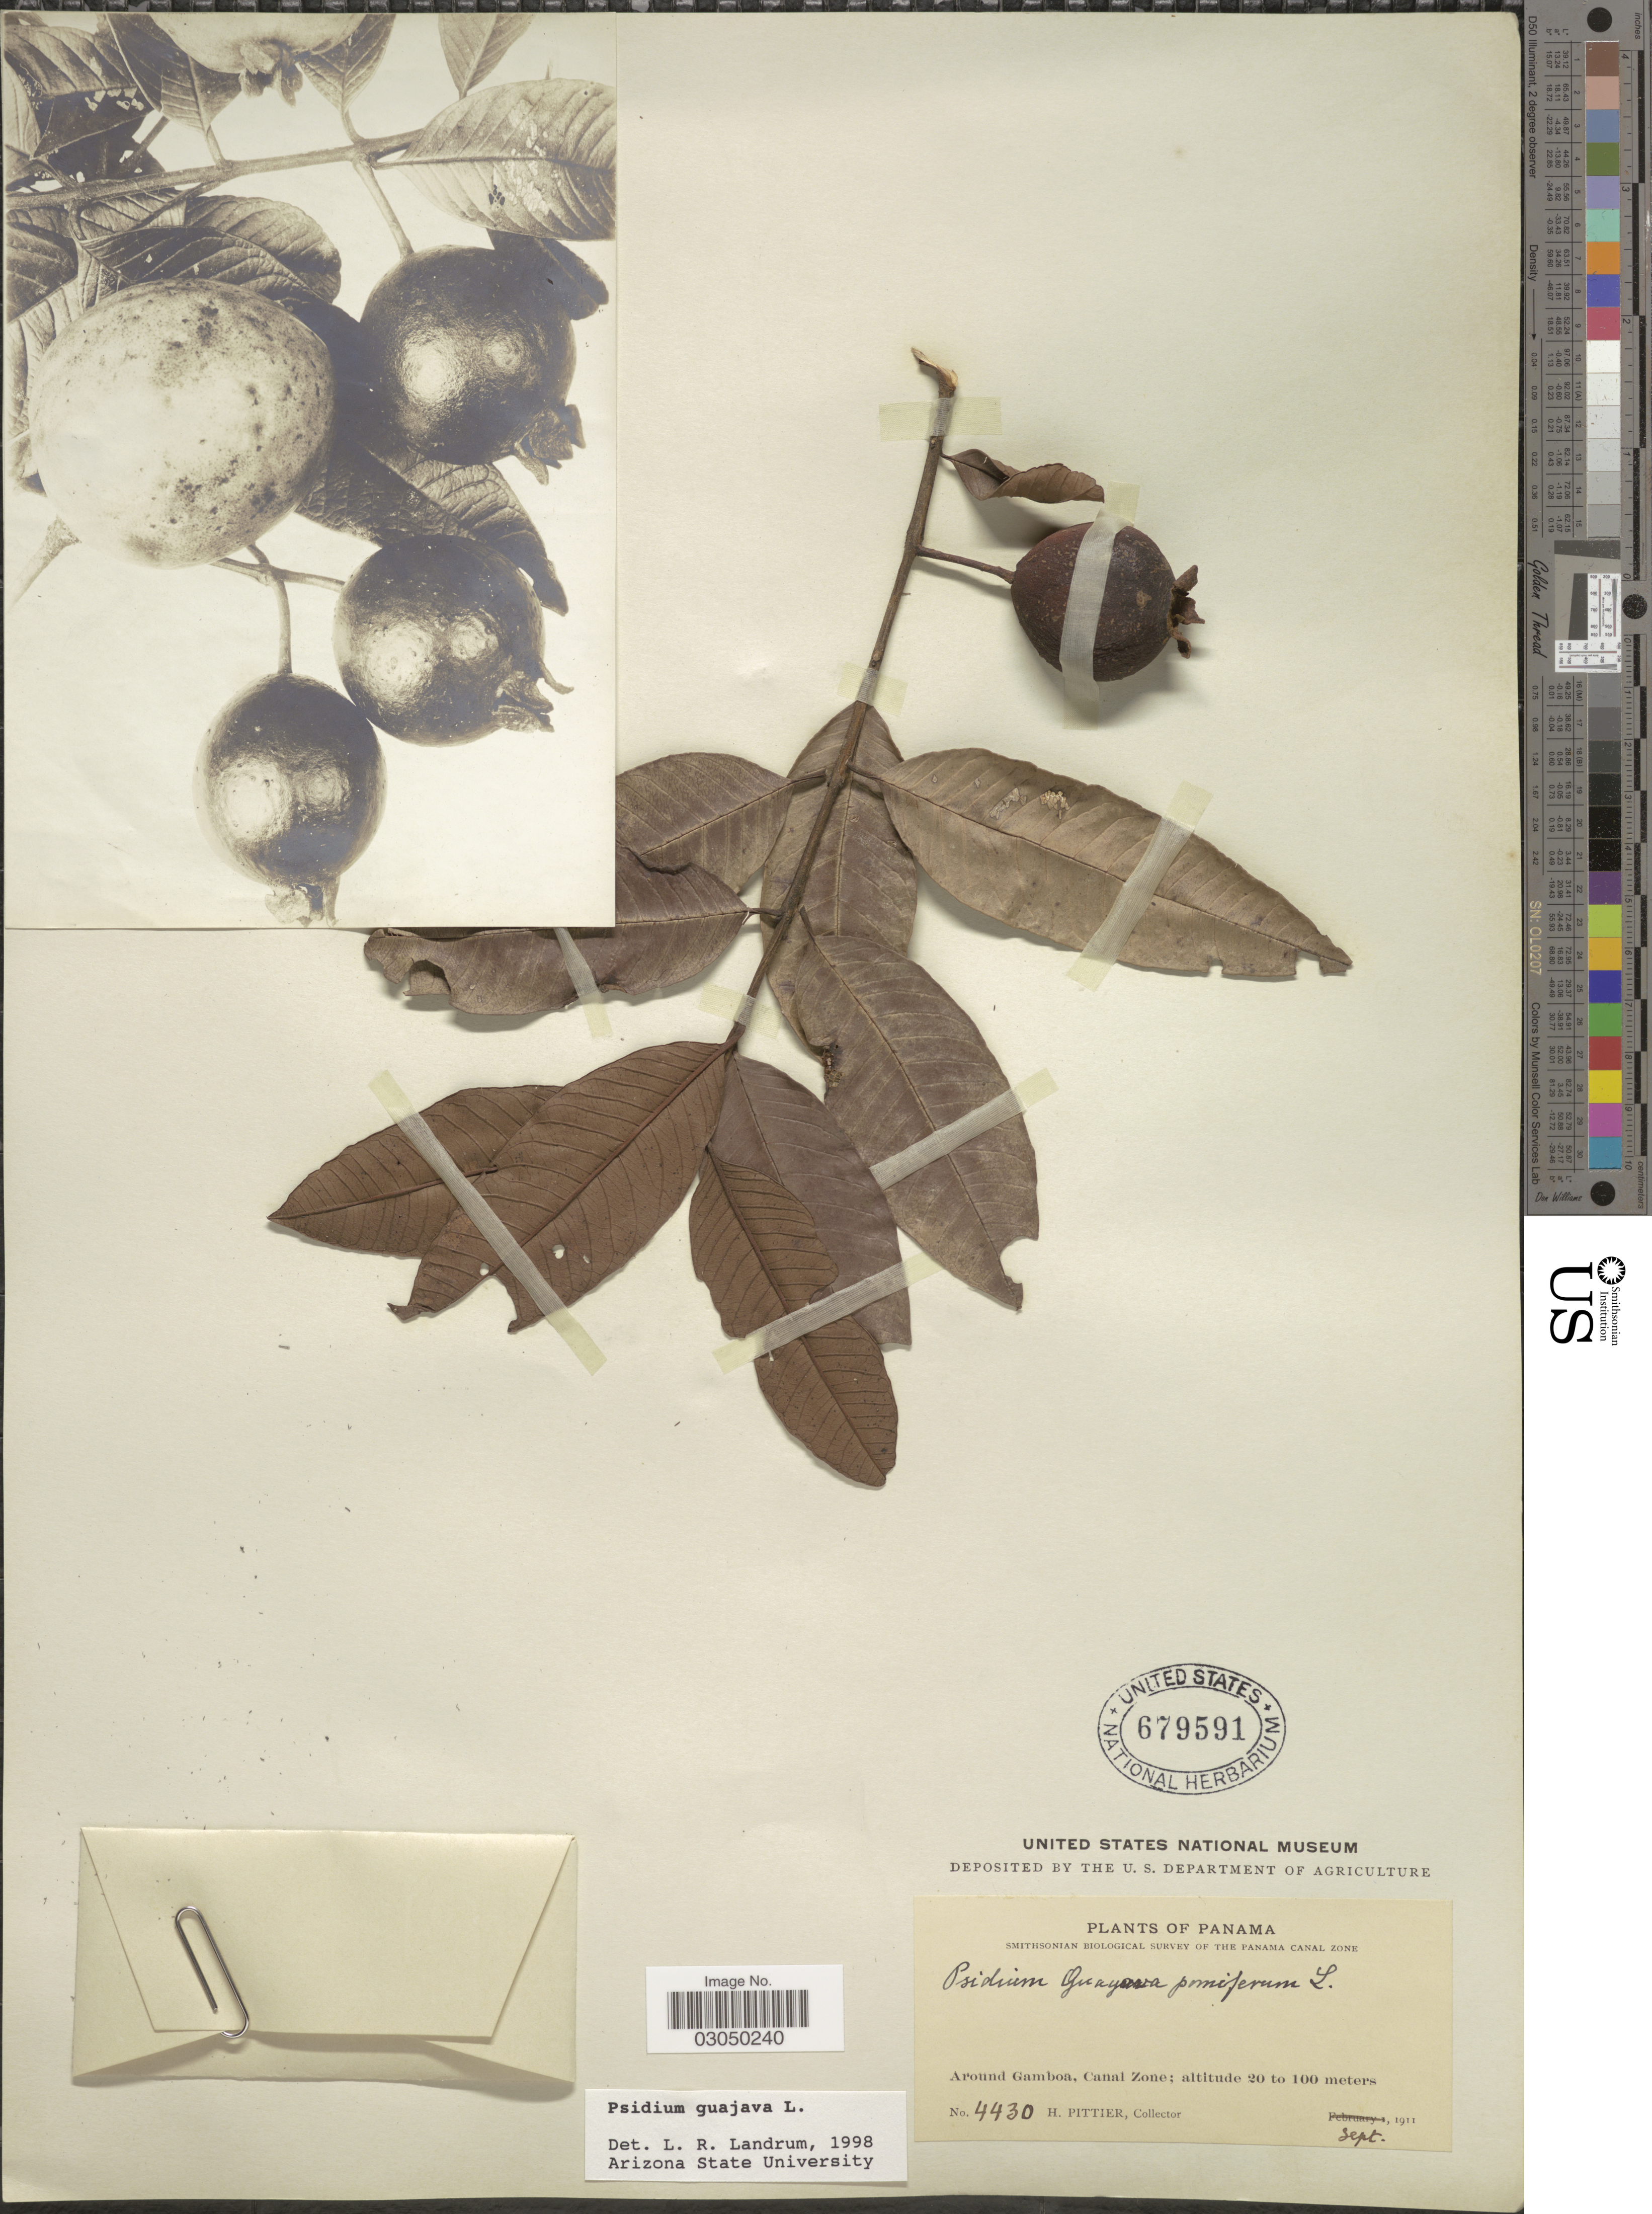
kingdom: Plantae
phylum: Tracheophyta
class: Magnoliopsida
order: Myrtales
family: Myrtaceae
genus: Psidium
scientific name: Psidium guajava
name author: L.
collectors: H. F. Pittier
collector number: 4430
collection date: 1911-09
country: Panama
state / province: Colón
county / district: Canal Zone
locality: Around Gamboa, Canal Zone.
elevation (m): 20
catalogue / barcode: US 679591